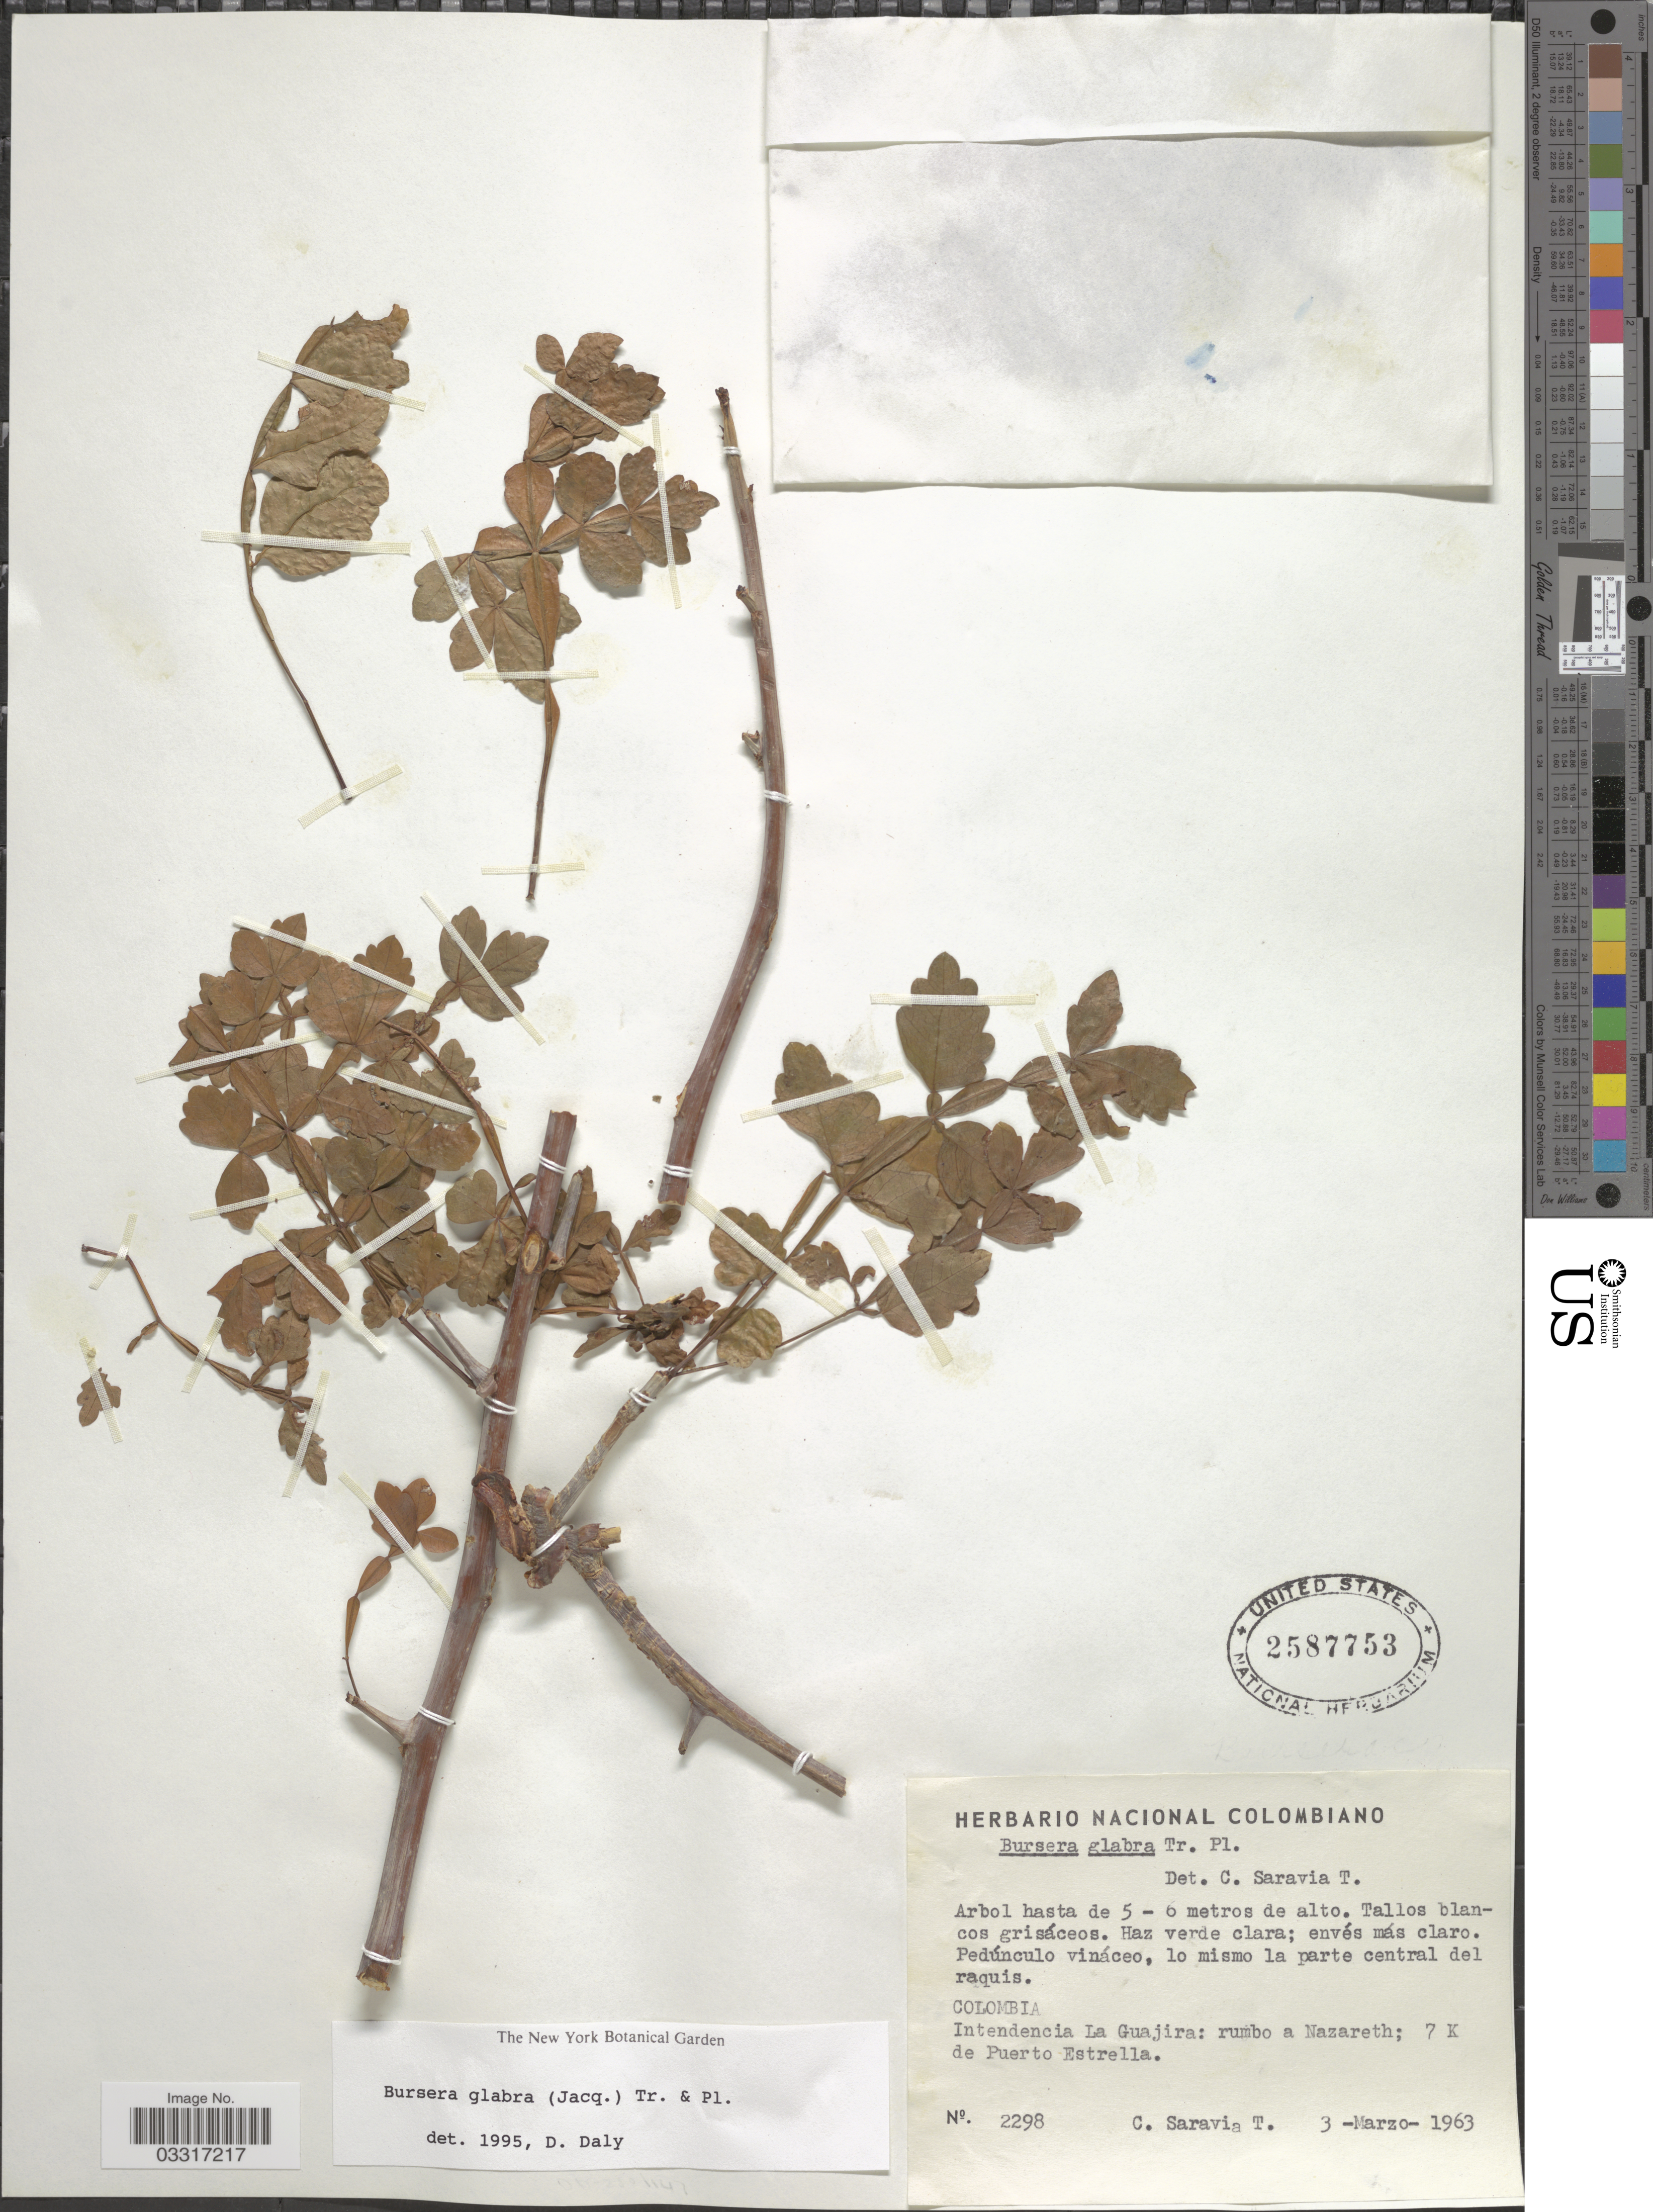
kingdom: Plantae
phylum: Tracheophyta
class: Magnoliopsida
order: Sapindales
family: Burseraceae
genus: Bursera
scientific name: Bursera glabra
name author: (Jacq.) Triana & Planch.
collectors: C. Saravia T.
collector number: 2298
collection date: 1963-03-03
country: Colombia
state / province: La Guajira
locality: Intendencia La Guajira: rumbo a Nazareth; 7 K de Puerto Estrella.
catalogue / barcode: US 2587753